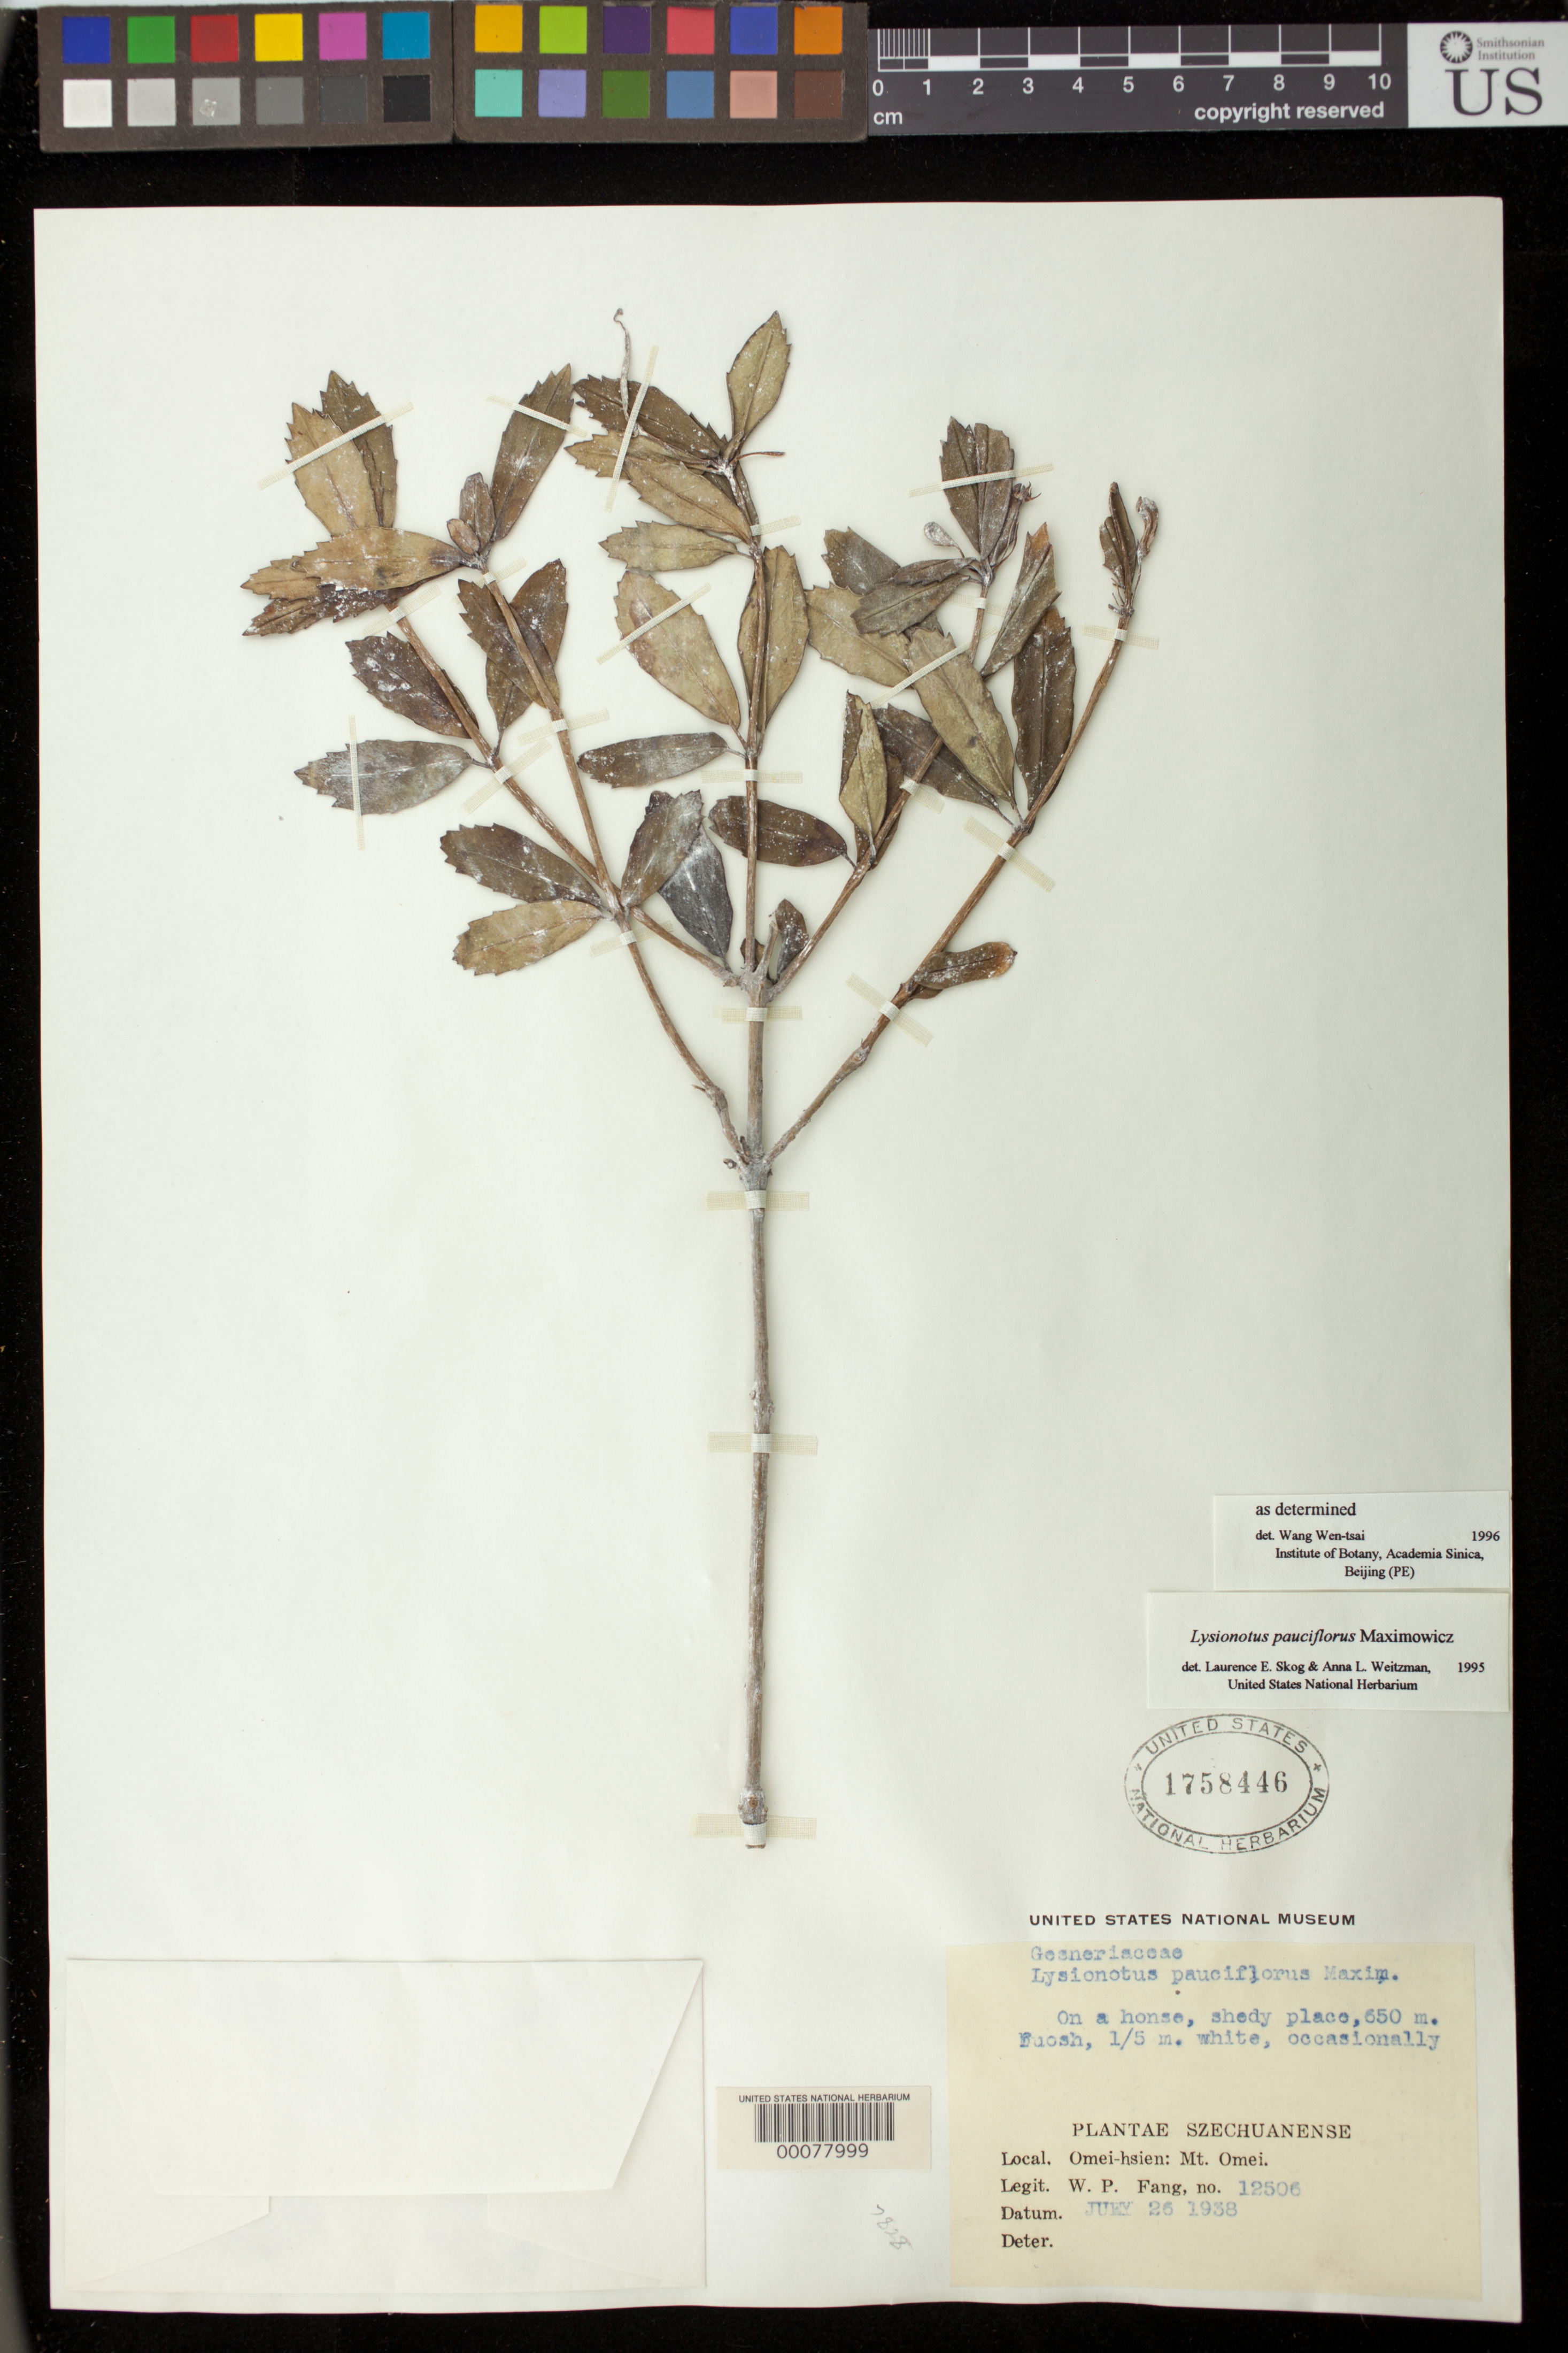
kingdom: Plantae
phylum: Tracheophyta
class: Magnoliopsida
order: Lamiales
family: Gesneriaceae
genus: Lysionotus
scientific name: Lysionotus pauciflorus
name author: Maxim.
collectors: W. P. Fang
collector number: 12506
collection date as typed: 26 Jul 1938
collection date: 1938-07-26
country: China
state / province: Sichuan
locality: Omei-hsien, mt omei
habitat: On a house, shady place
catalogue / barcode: US 1758446